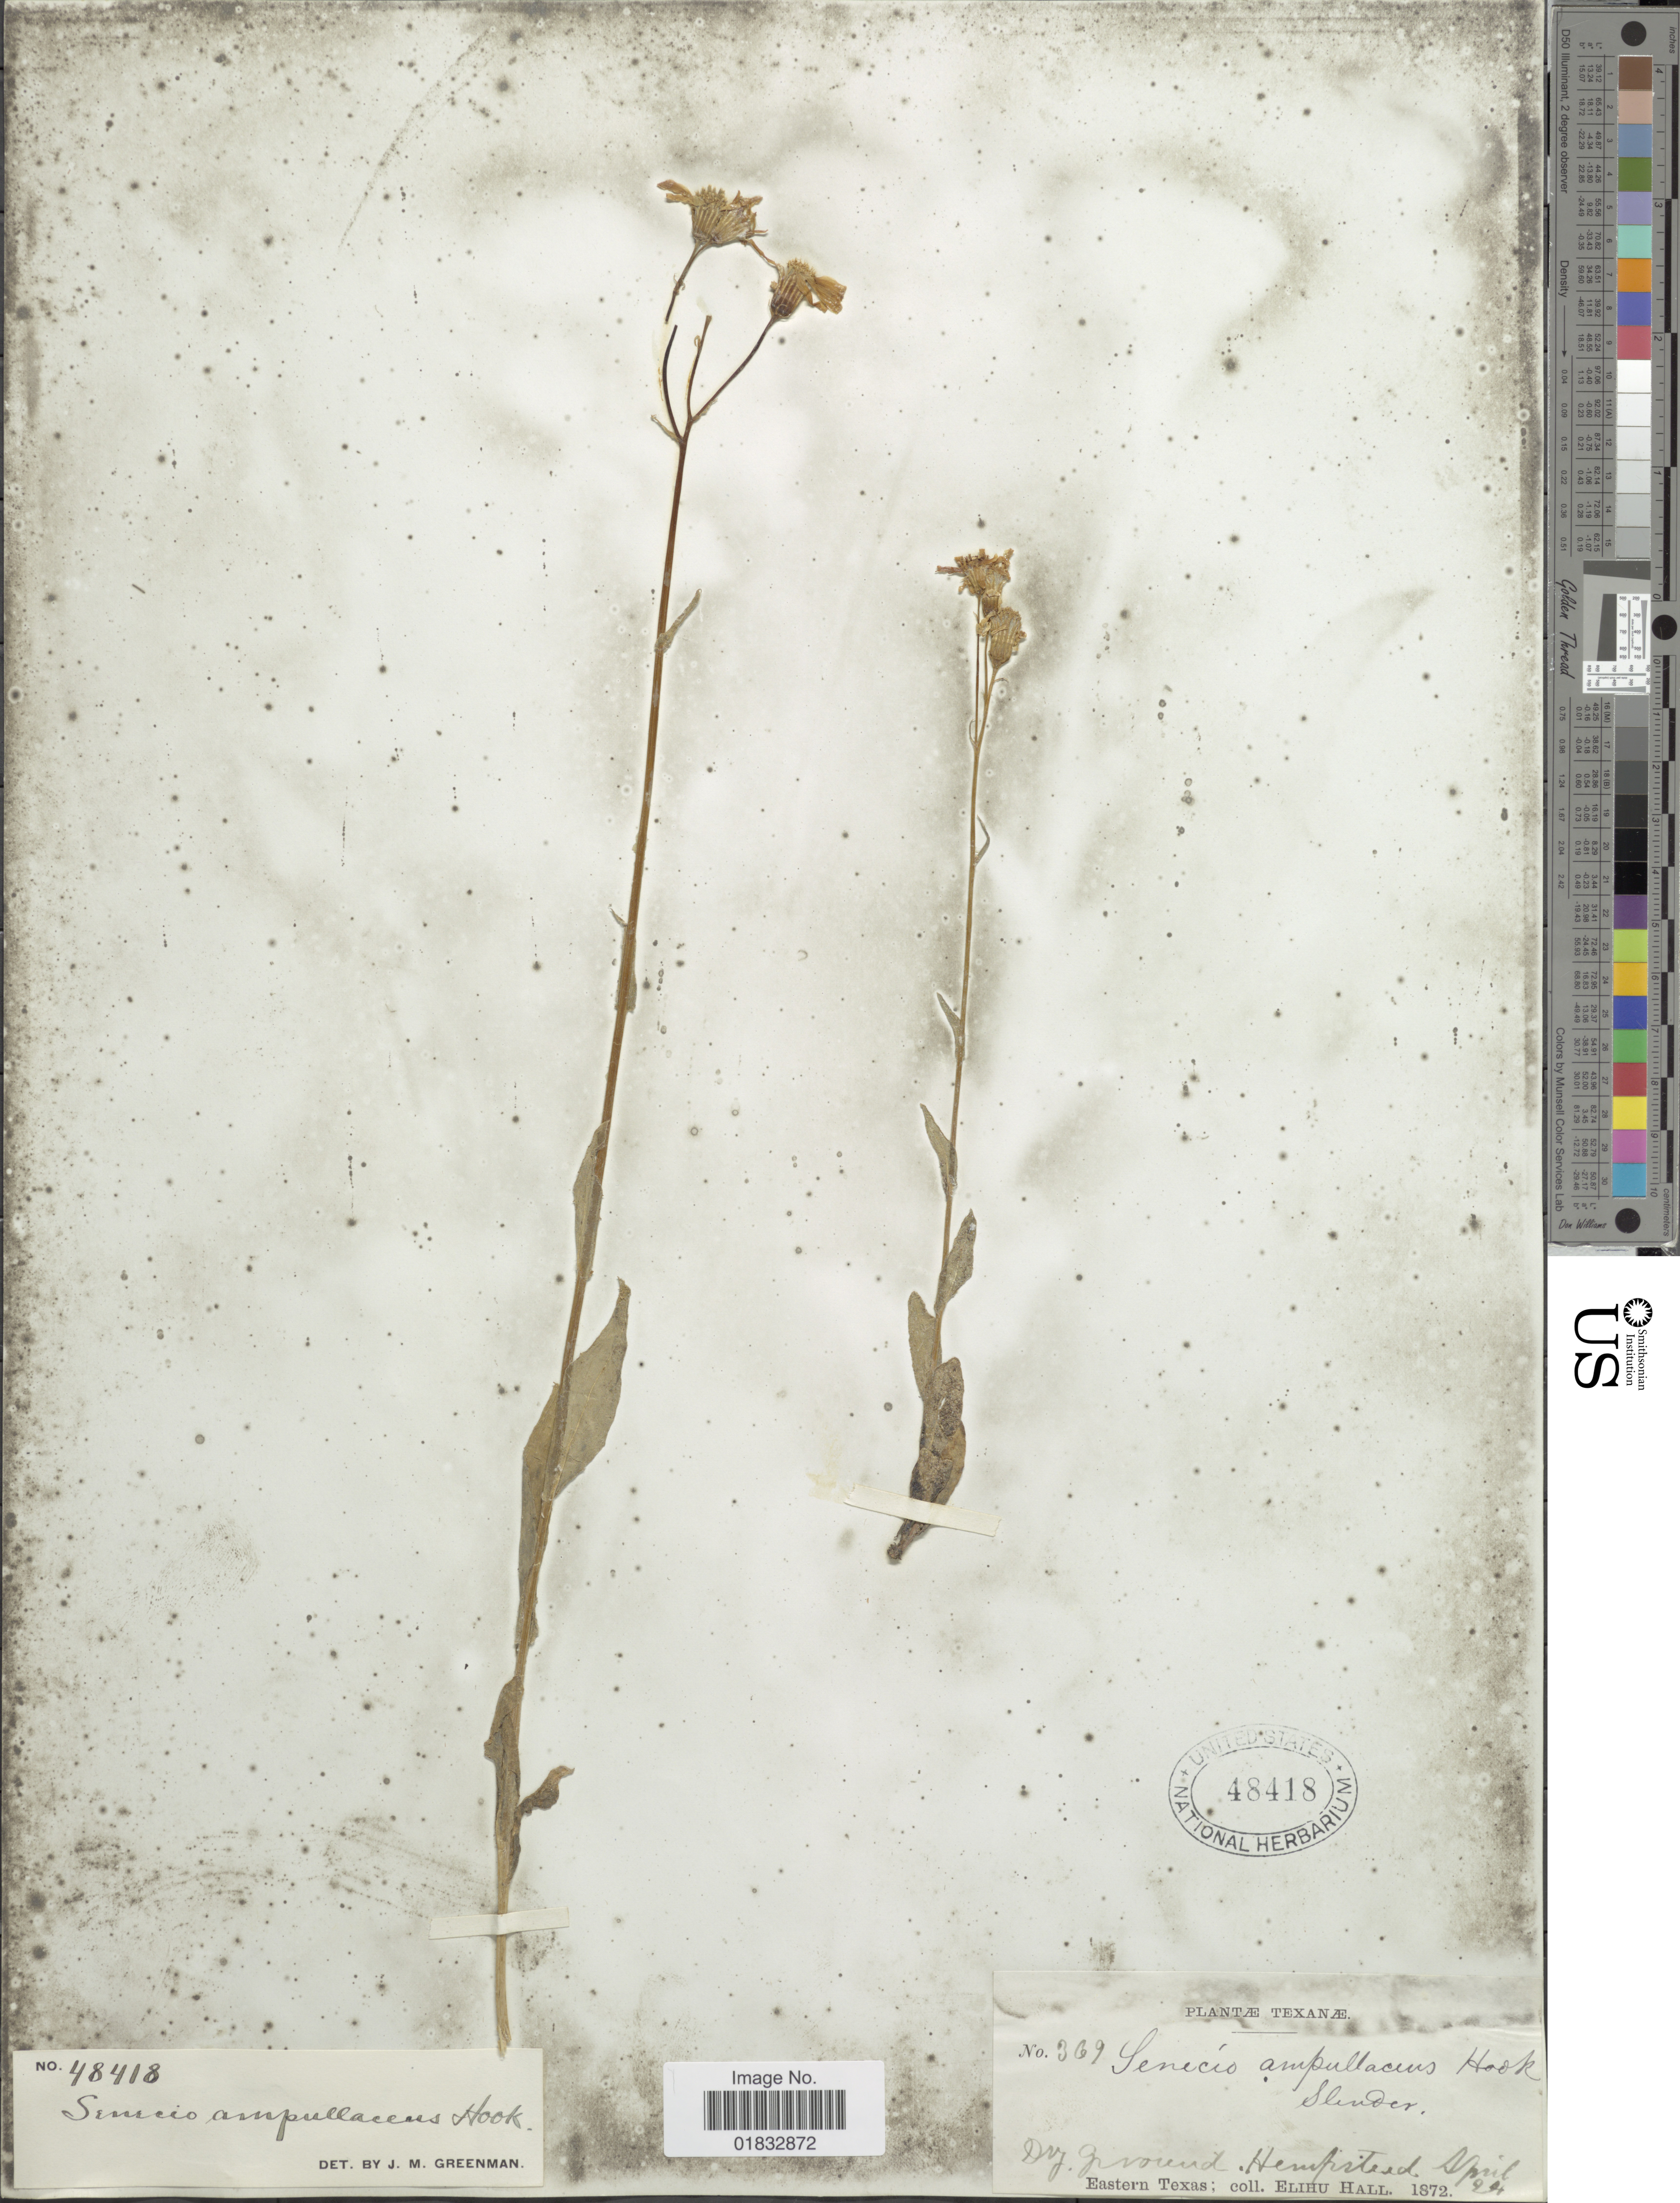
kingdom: Plantae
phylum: Tracheophyta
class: Magnoliopsida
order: Asterales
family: Asteraceae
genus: Senecio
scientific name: Senecio ampullaceus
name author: Hook.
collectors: E. Hall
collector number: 369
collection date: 1872-04-24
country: United States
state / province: Texas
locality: Hempstead, Eastern Texas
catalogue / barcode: US 48418